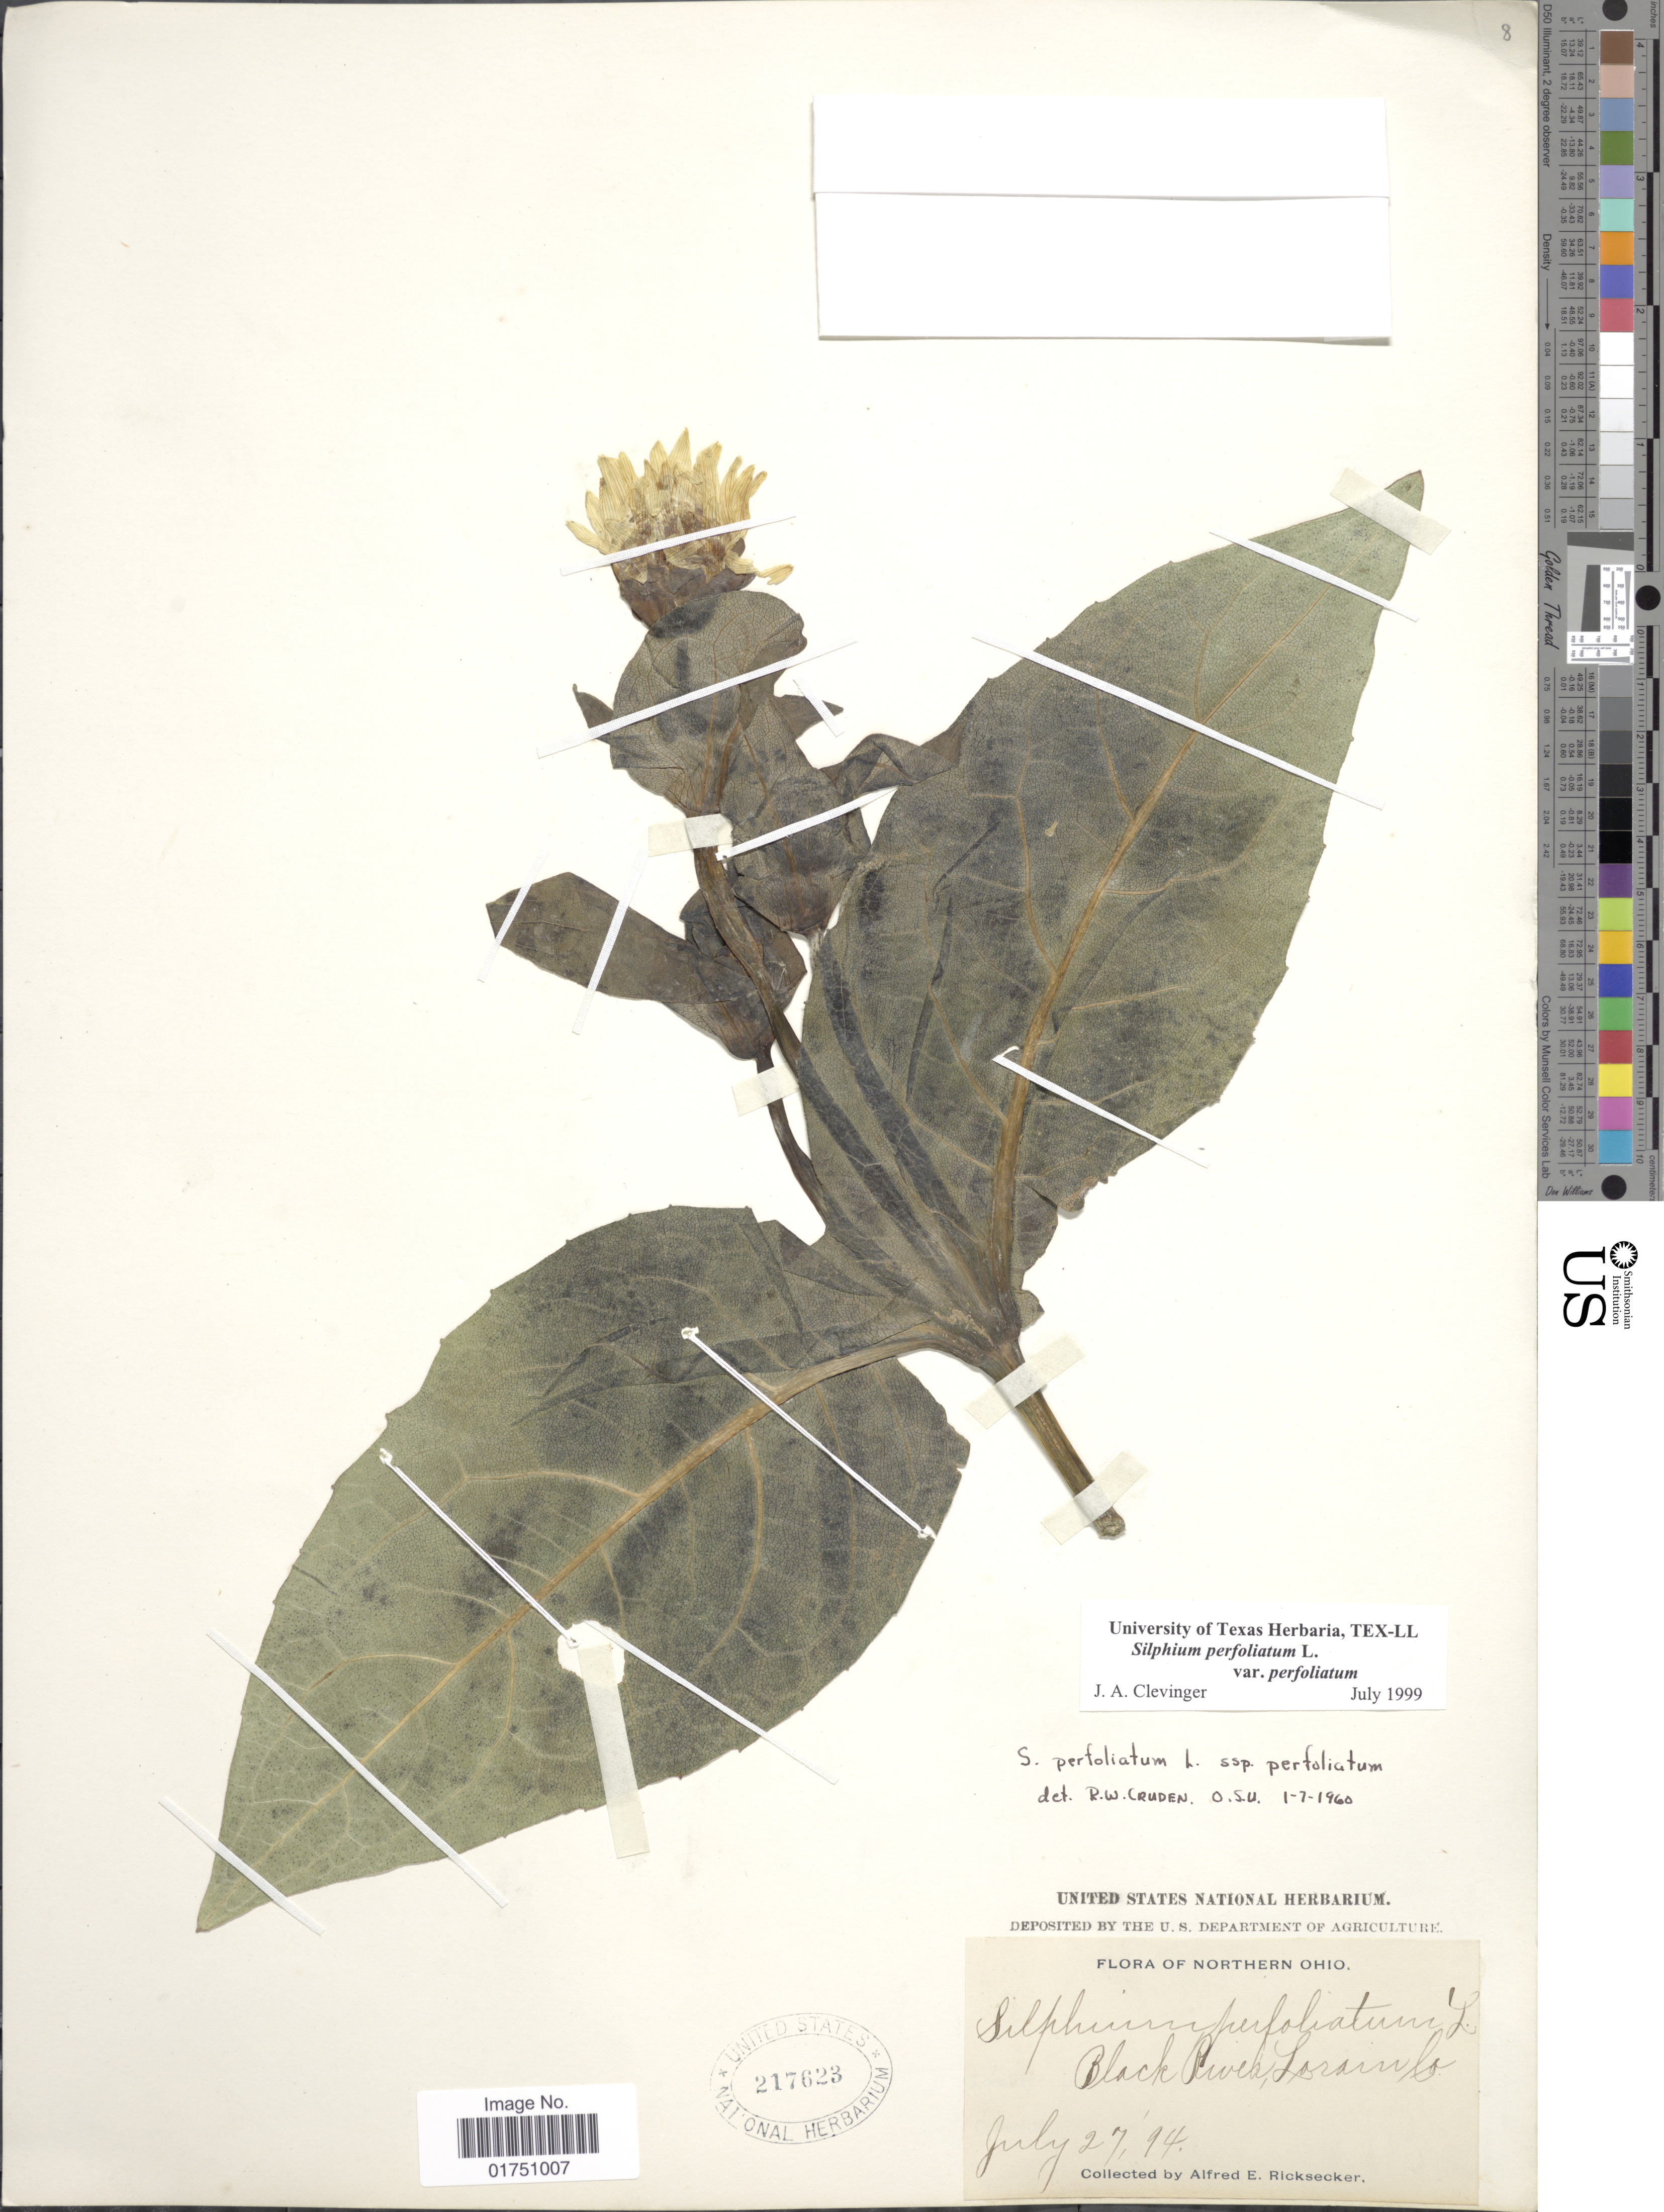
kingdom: Plantae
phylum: Tracheophyta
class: Magnoliopsida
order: Asterales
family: Asteraceae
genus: Silphium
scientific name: Silphium perfoliatum var. perfoliatum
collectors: A. E. Ricksecker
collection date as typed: Transcribed d/m/y: 27/7/94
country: United States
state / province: Ohio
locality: Northern Ohio. Black River, Lorain Co.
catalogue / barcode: US 217623